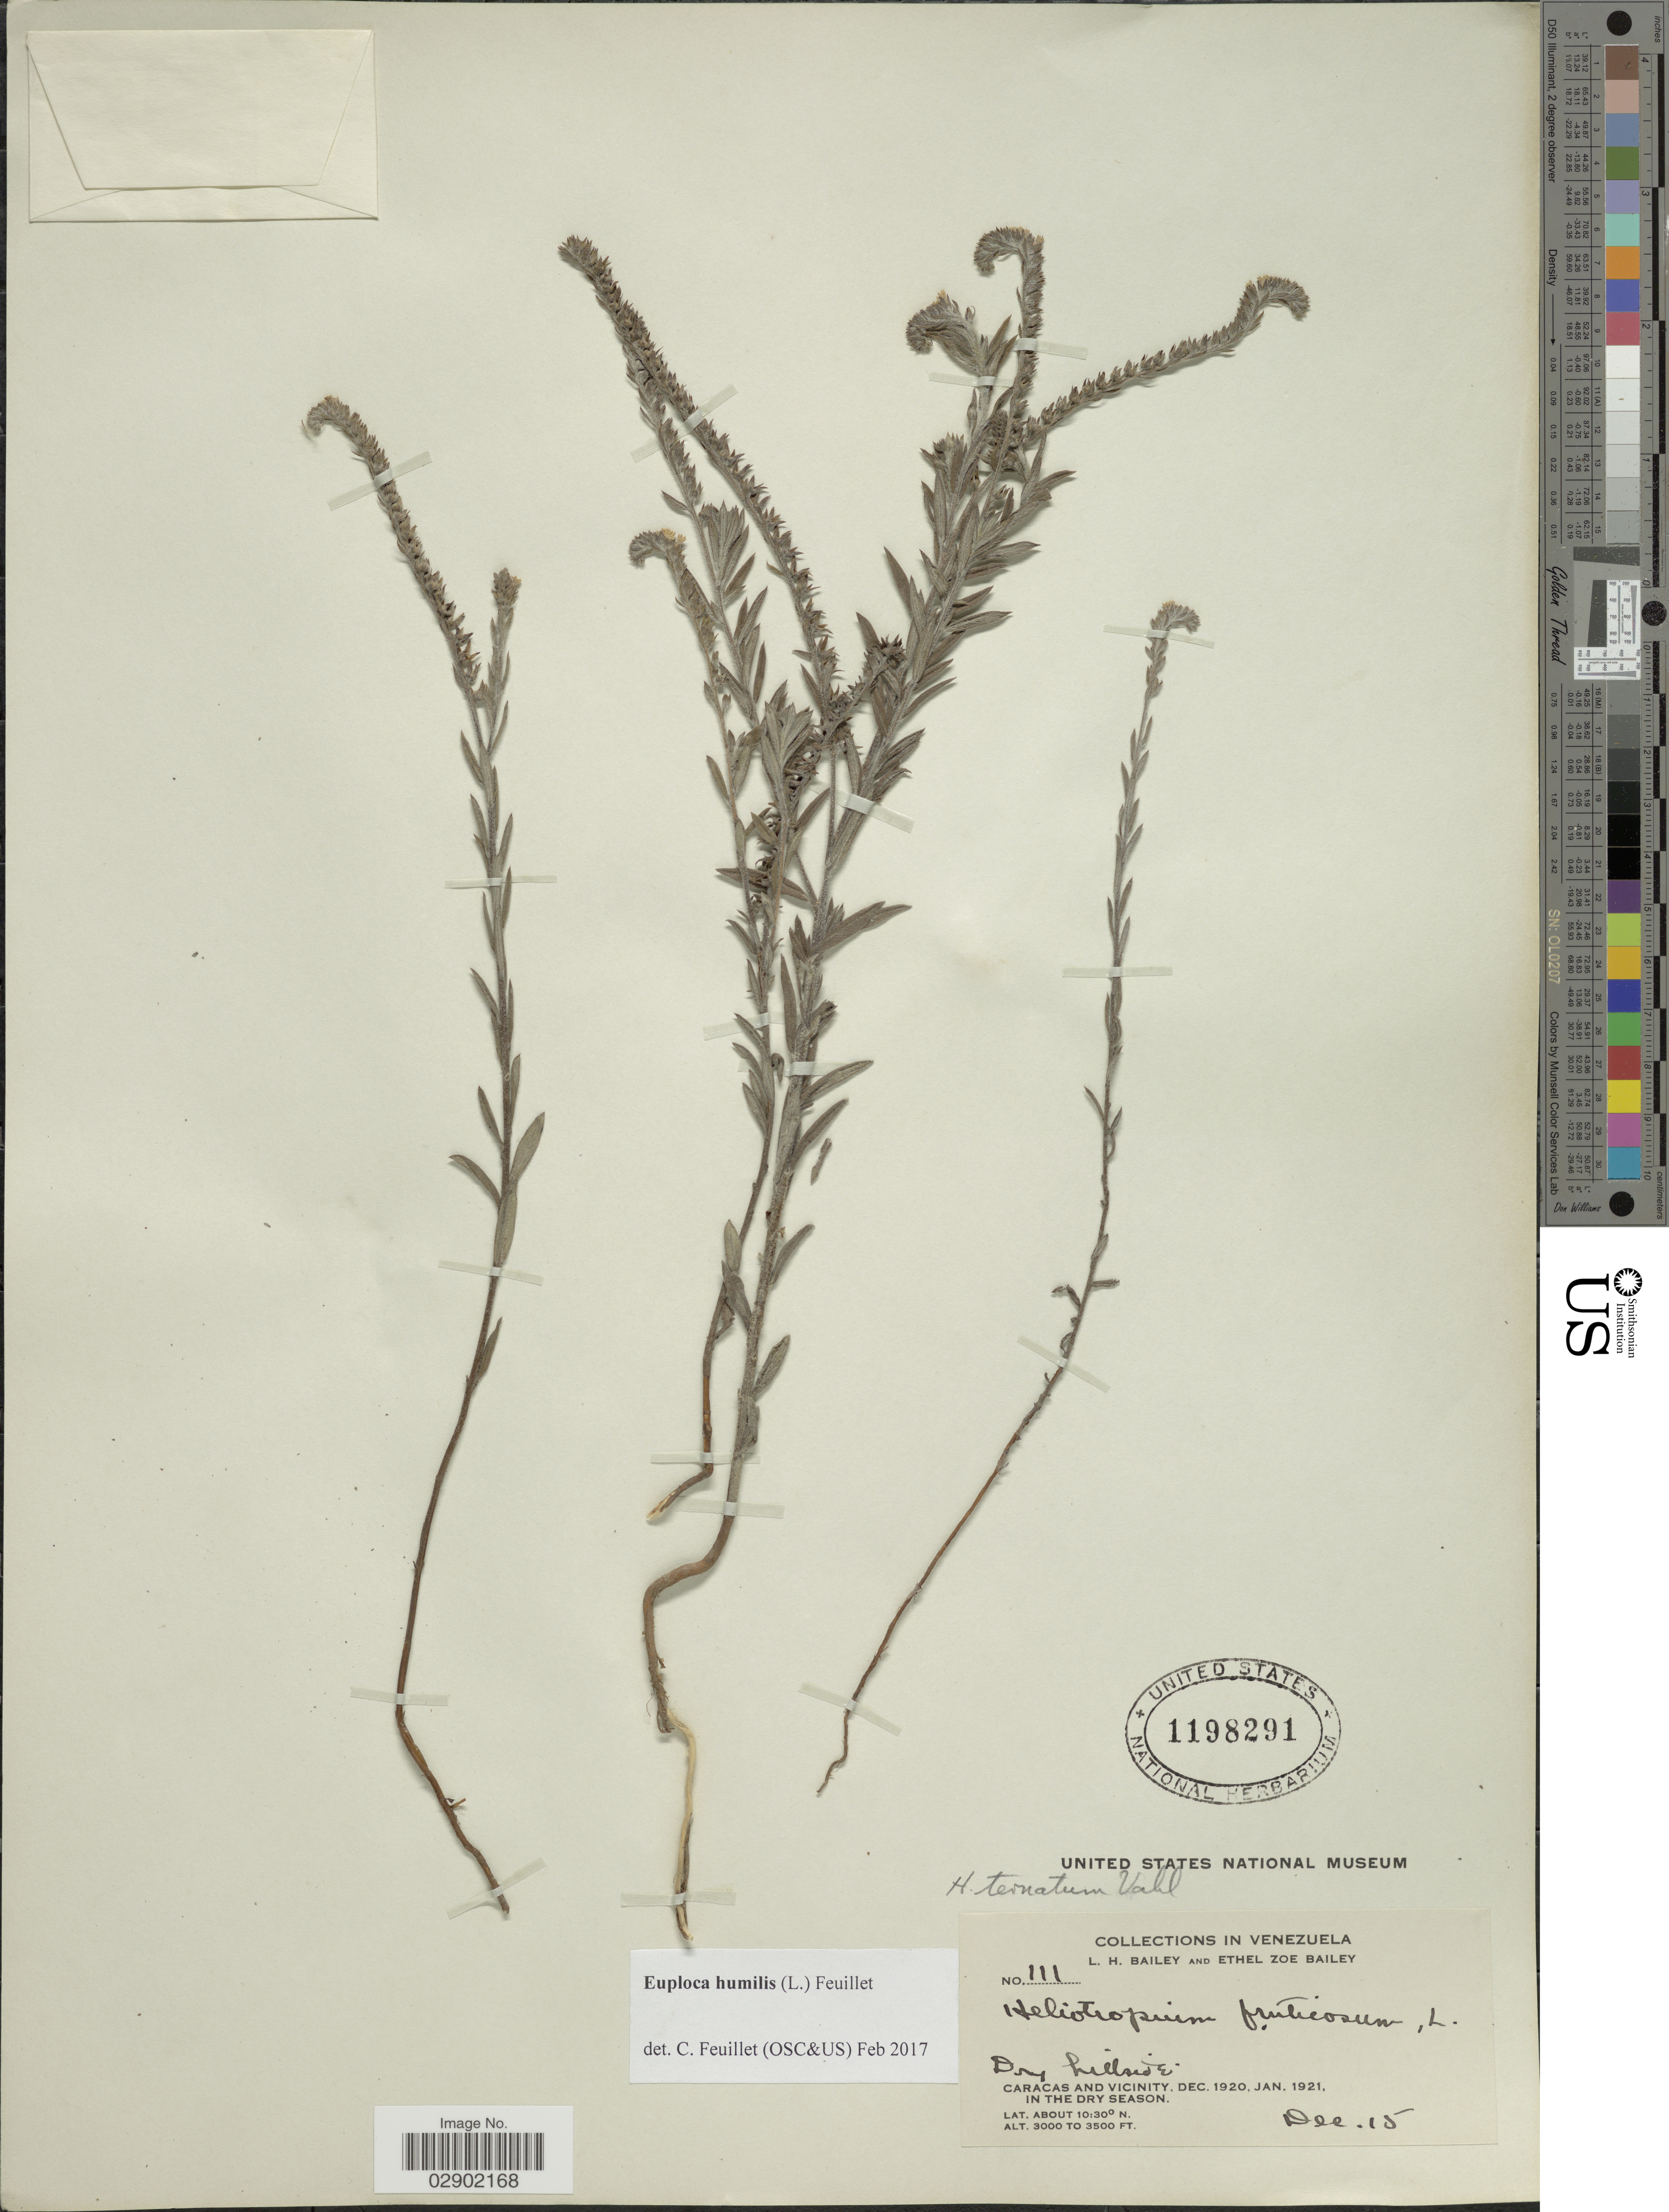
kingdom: Plantae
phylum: Tracheophyta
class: Magnoliopsida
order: Boraginales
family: Heliotropiaceae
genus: Euploca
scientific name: Euploca humilis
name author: (L.) Feuillet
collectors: L. H. Bailey & E. Z. Bailey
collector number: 111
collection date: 1920-12-15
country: Venezuela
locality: Dry hillside. Caracas and Vicinity. In the Dry Season.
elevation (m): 914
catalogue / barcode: US 1198291